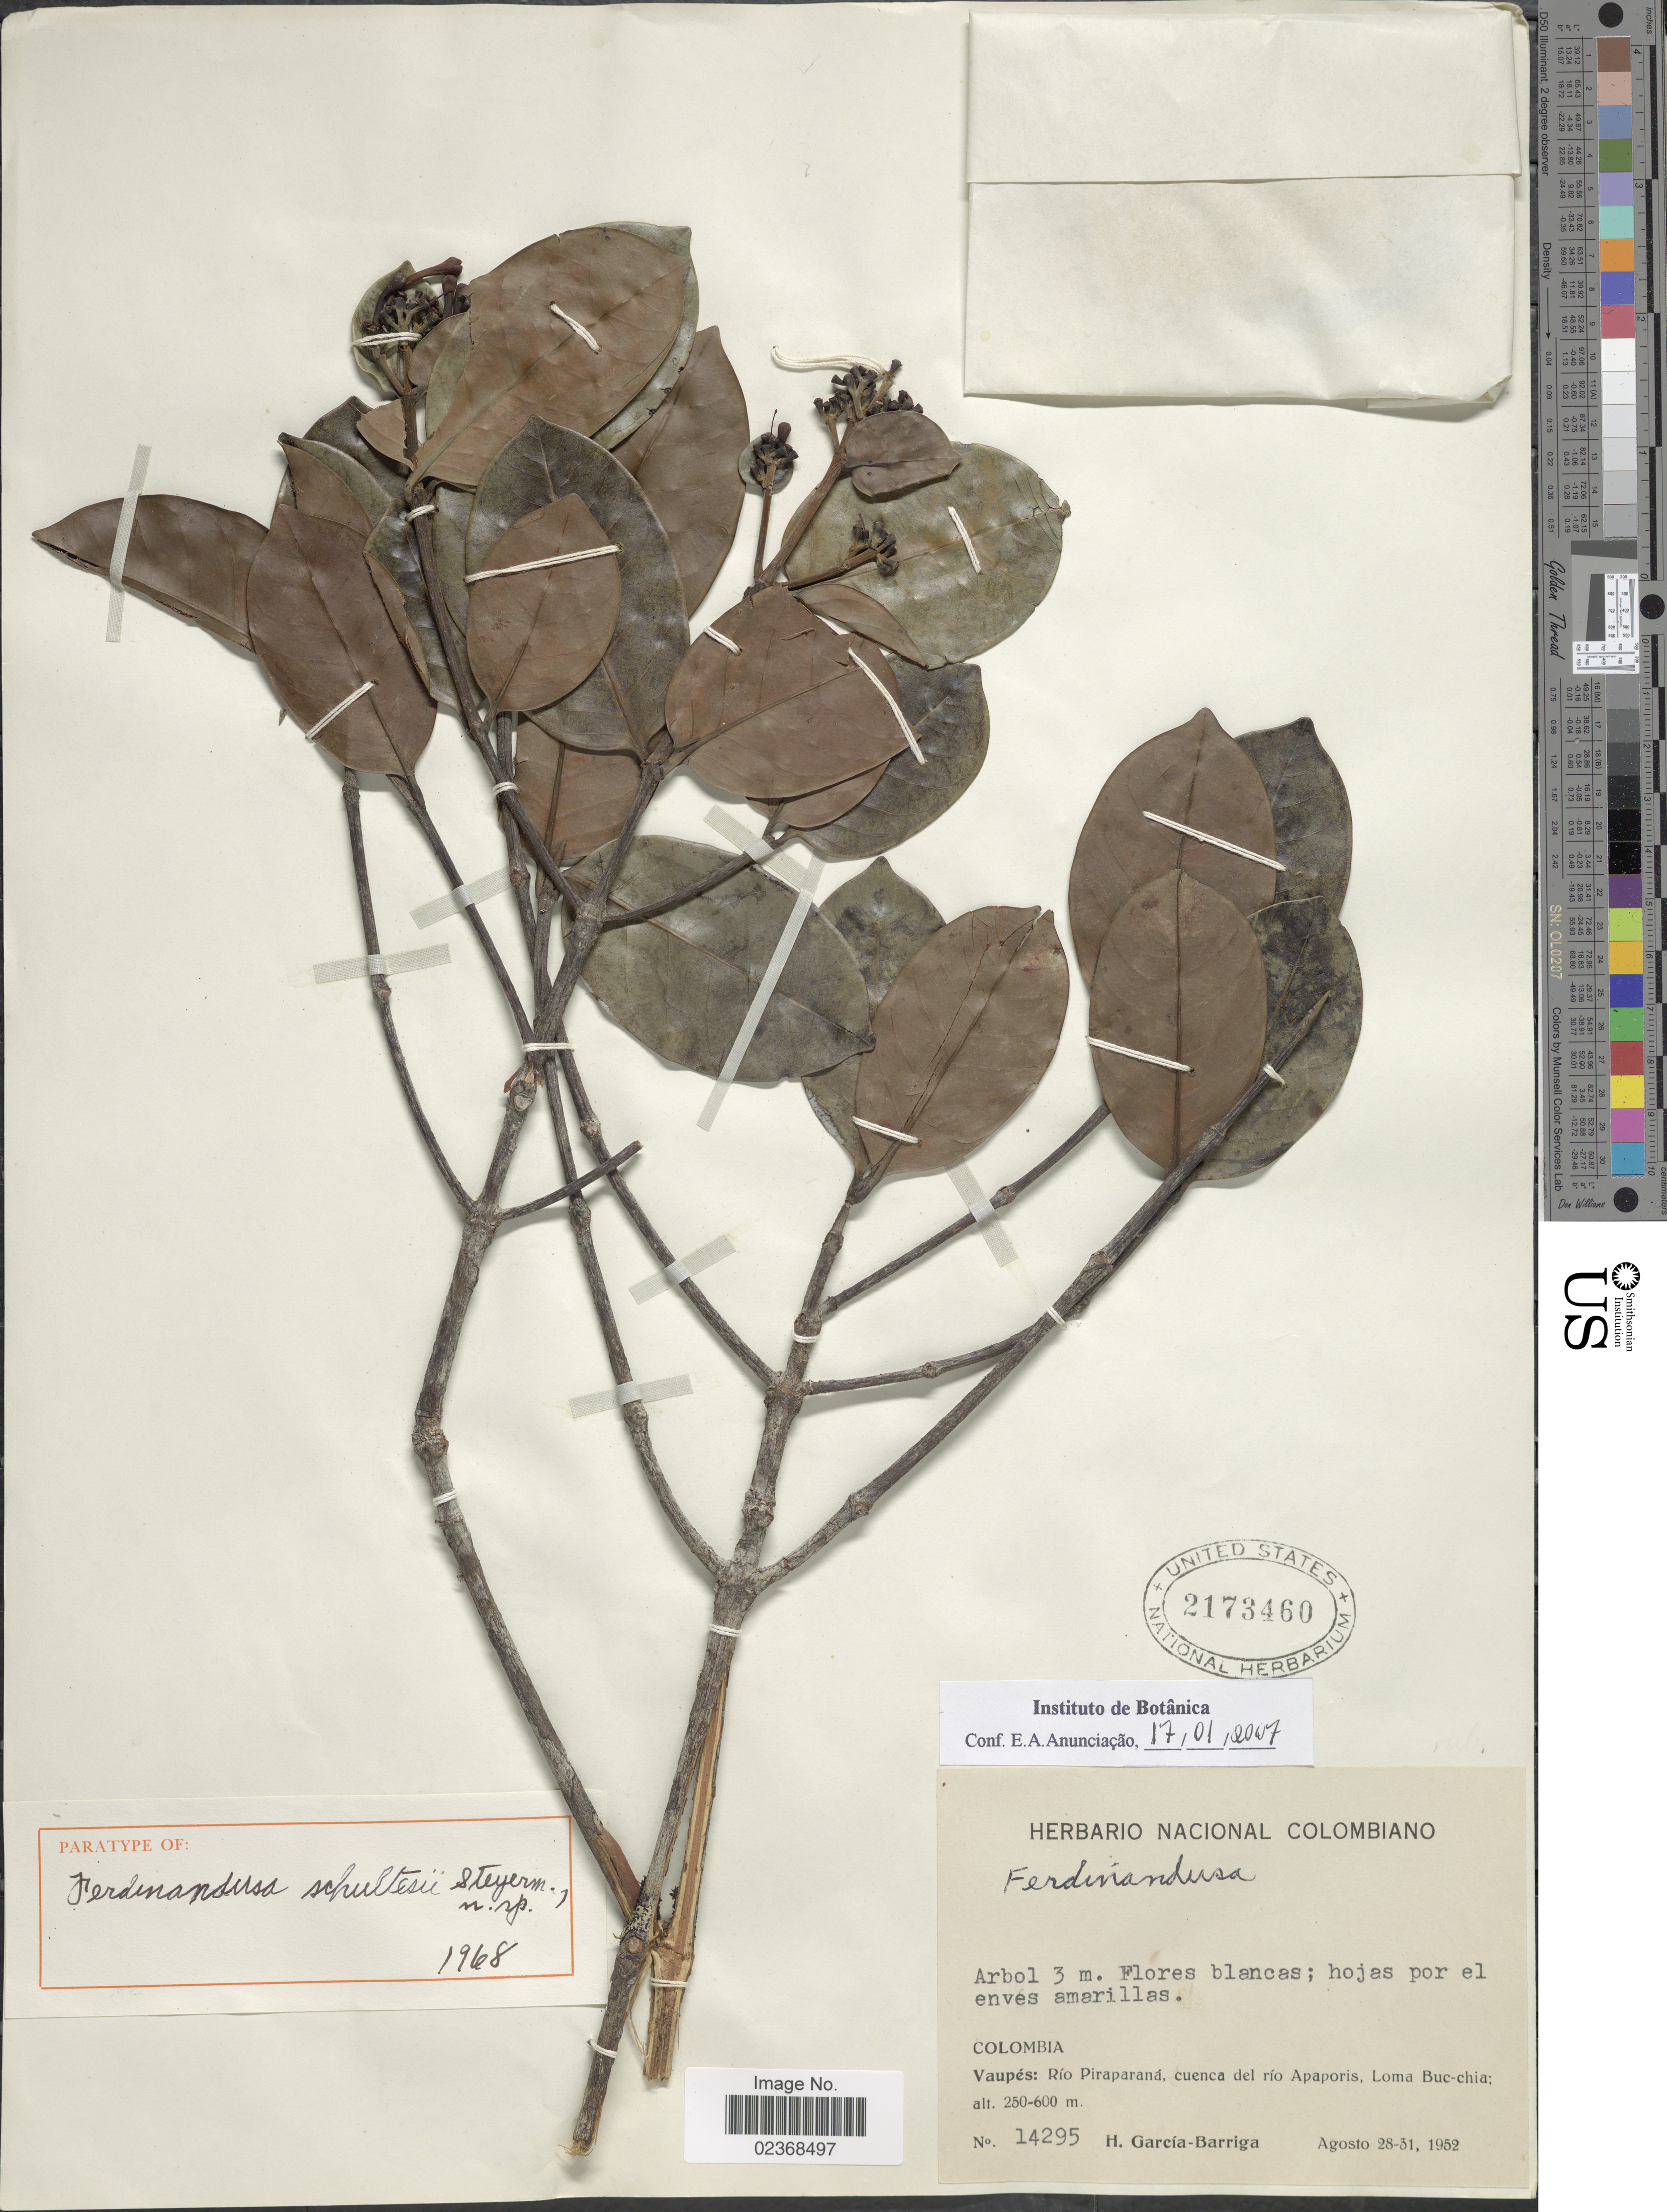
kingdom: Plantae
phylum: Tracheophyta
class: Magnoliopsida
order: Gentianales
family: Rubiaceae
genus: Ferdinandusa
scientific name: Ferdinandusa schultesii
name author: Steyerm.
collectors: H. García Barriga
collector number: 14295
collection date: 1952-08-28/1952-08-31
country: Colombia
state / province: Vaupés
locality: Rio Piraparana, cuenca del rio Apaporis, Loma Buc-chia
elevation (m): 250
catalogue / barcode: US 2173460